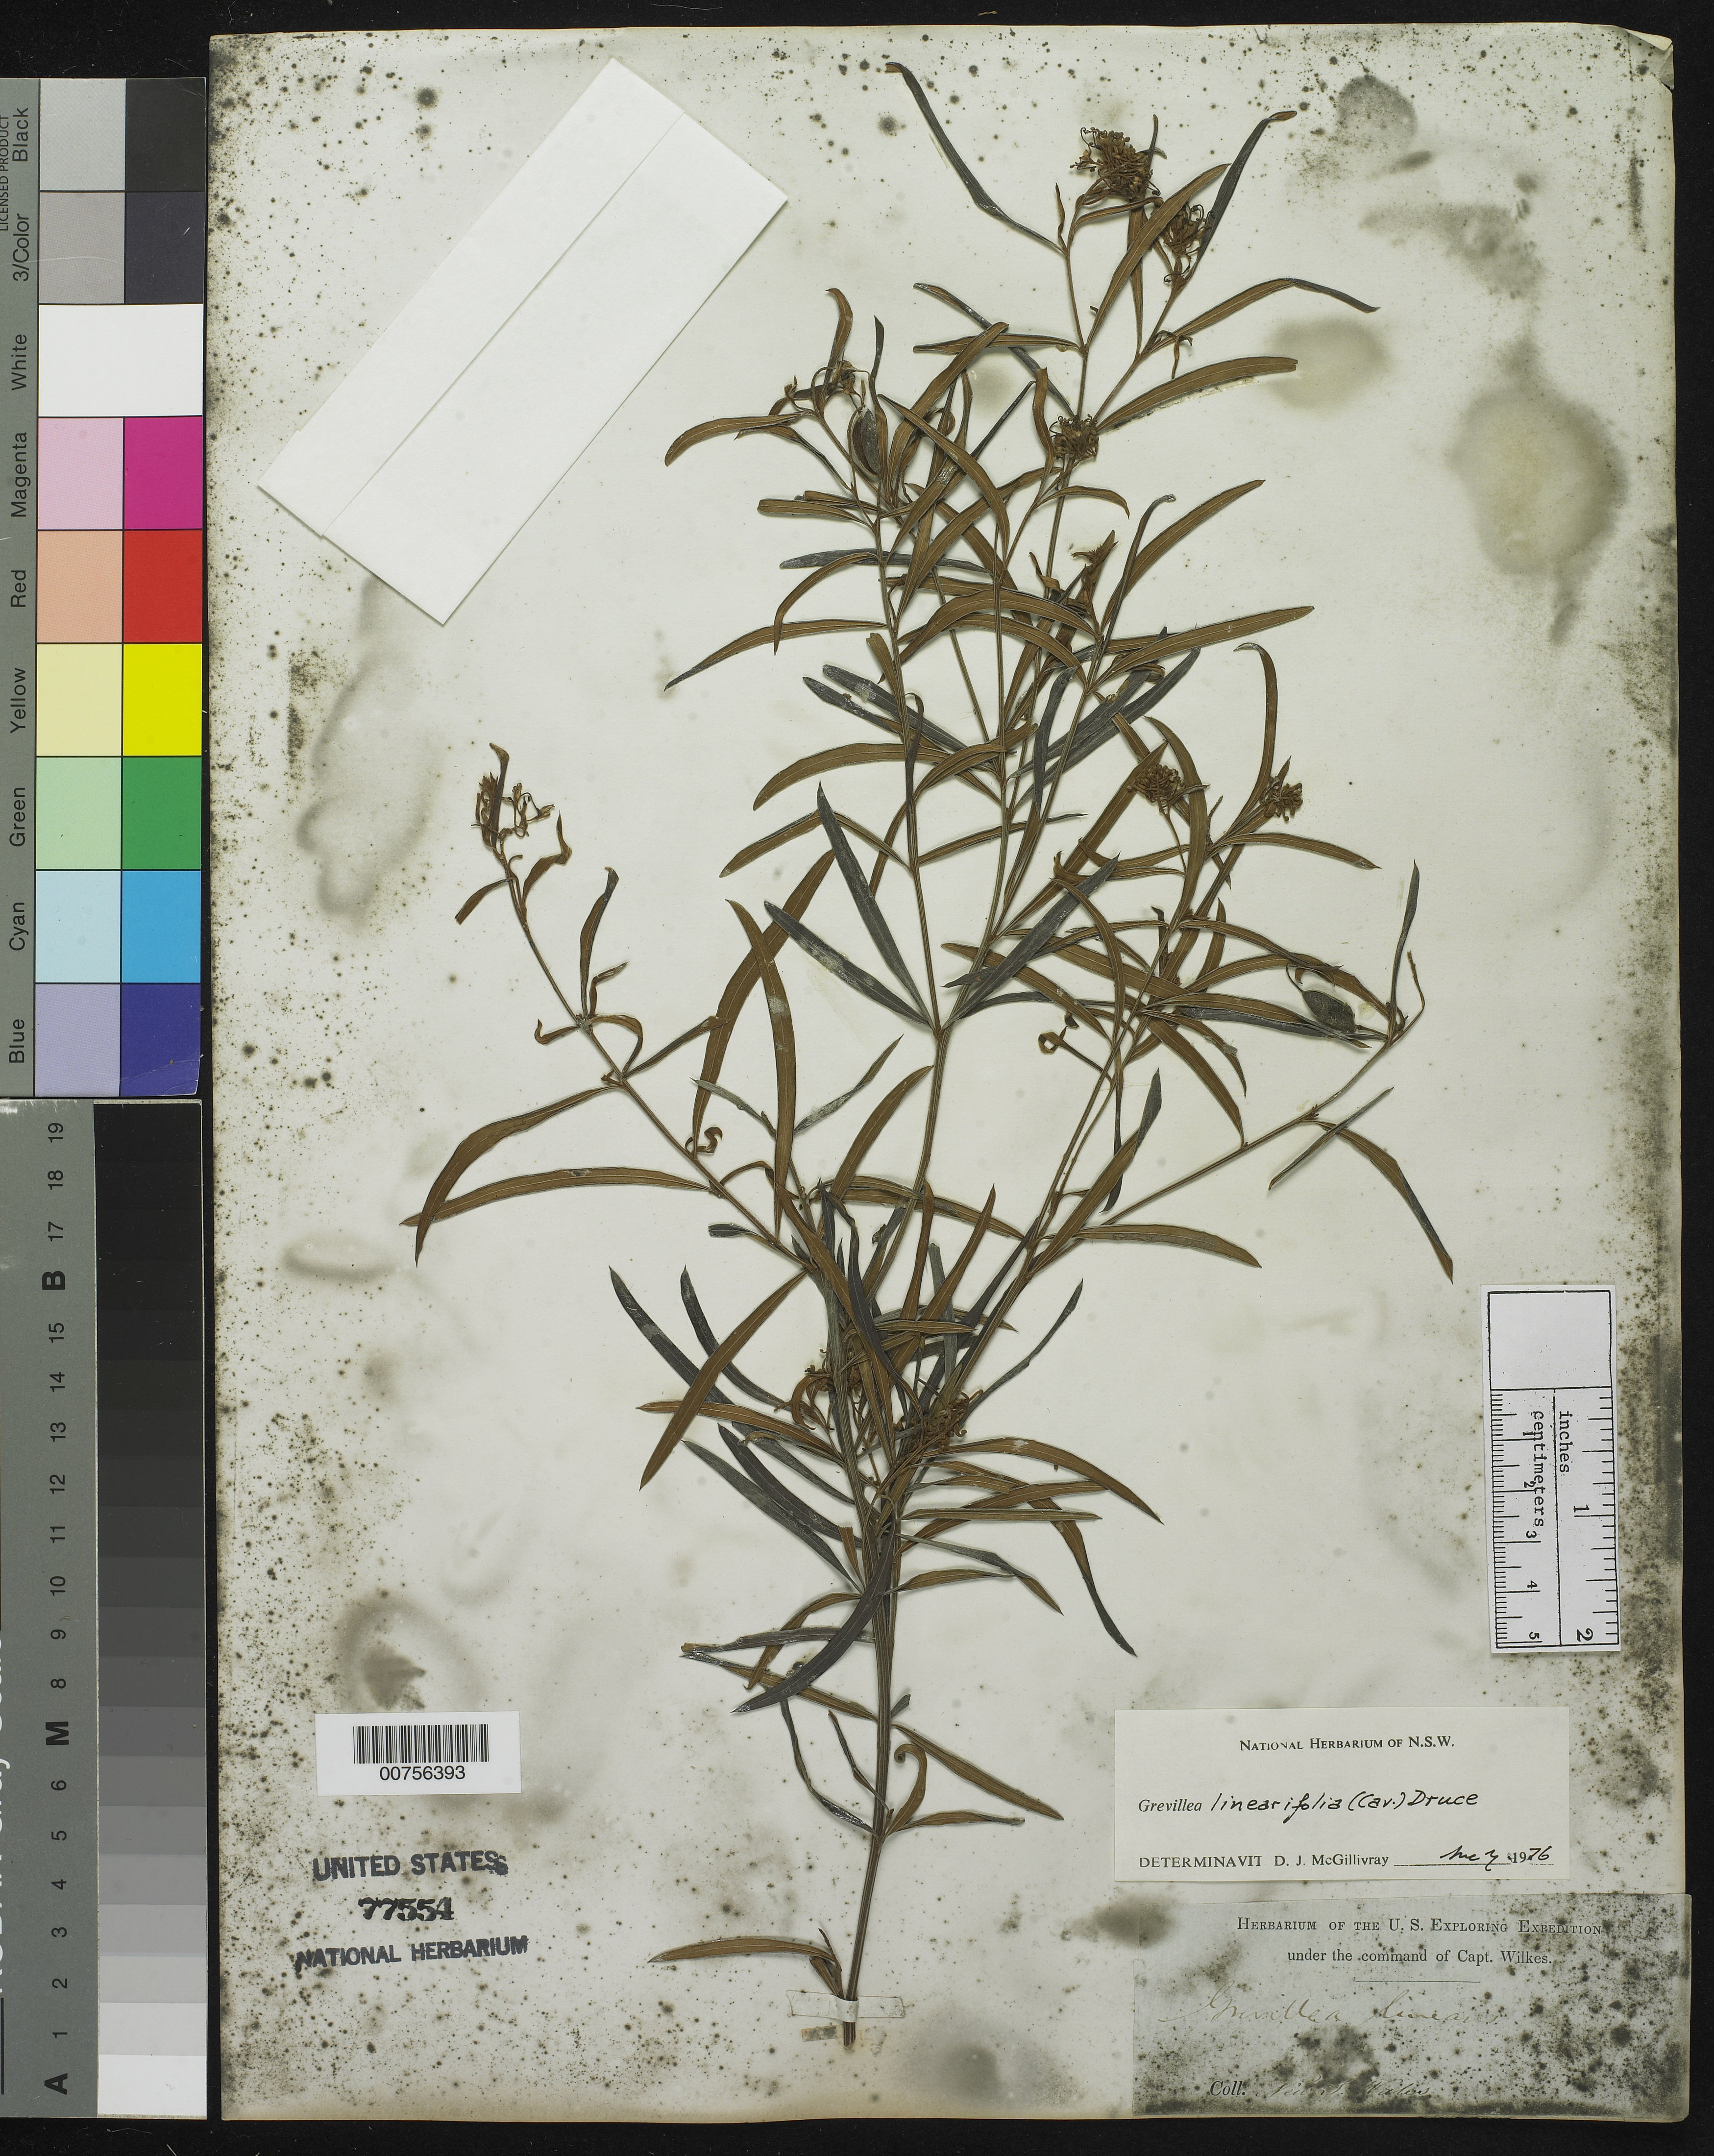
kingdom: Plantae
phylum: Tracheophyta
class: Magnoliopsida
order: Proteales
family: Proteaceae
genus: Grevillea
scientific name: Grevillea linearifolia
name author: (Cav.) Druce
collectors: Wilkes Explor. Exped.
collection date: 1838/1842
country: Australia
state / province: New South Wales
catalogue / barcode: US 77554